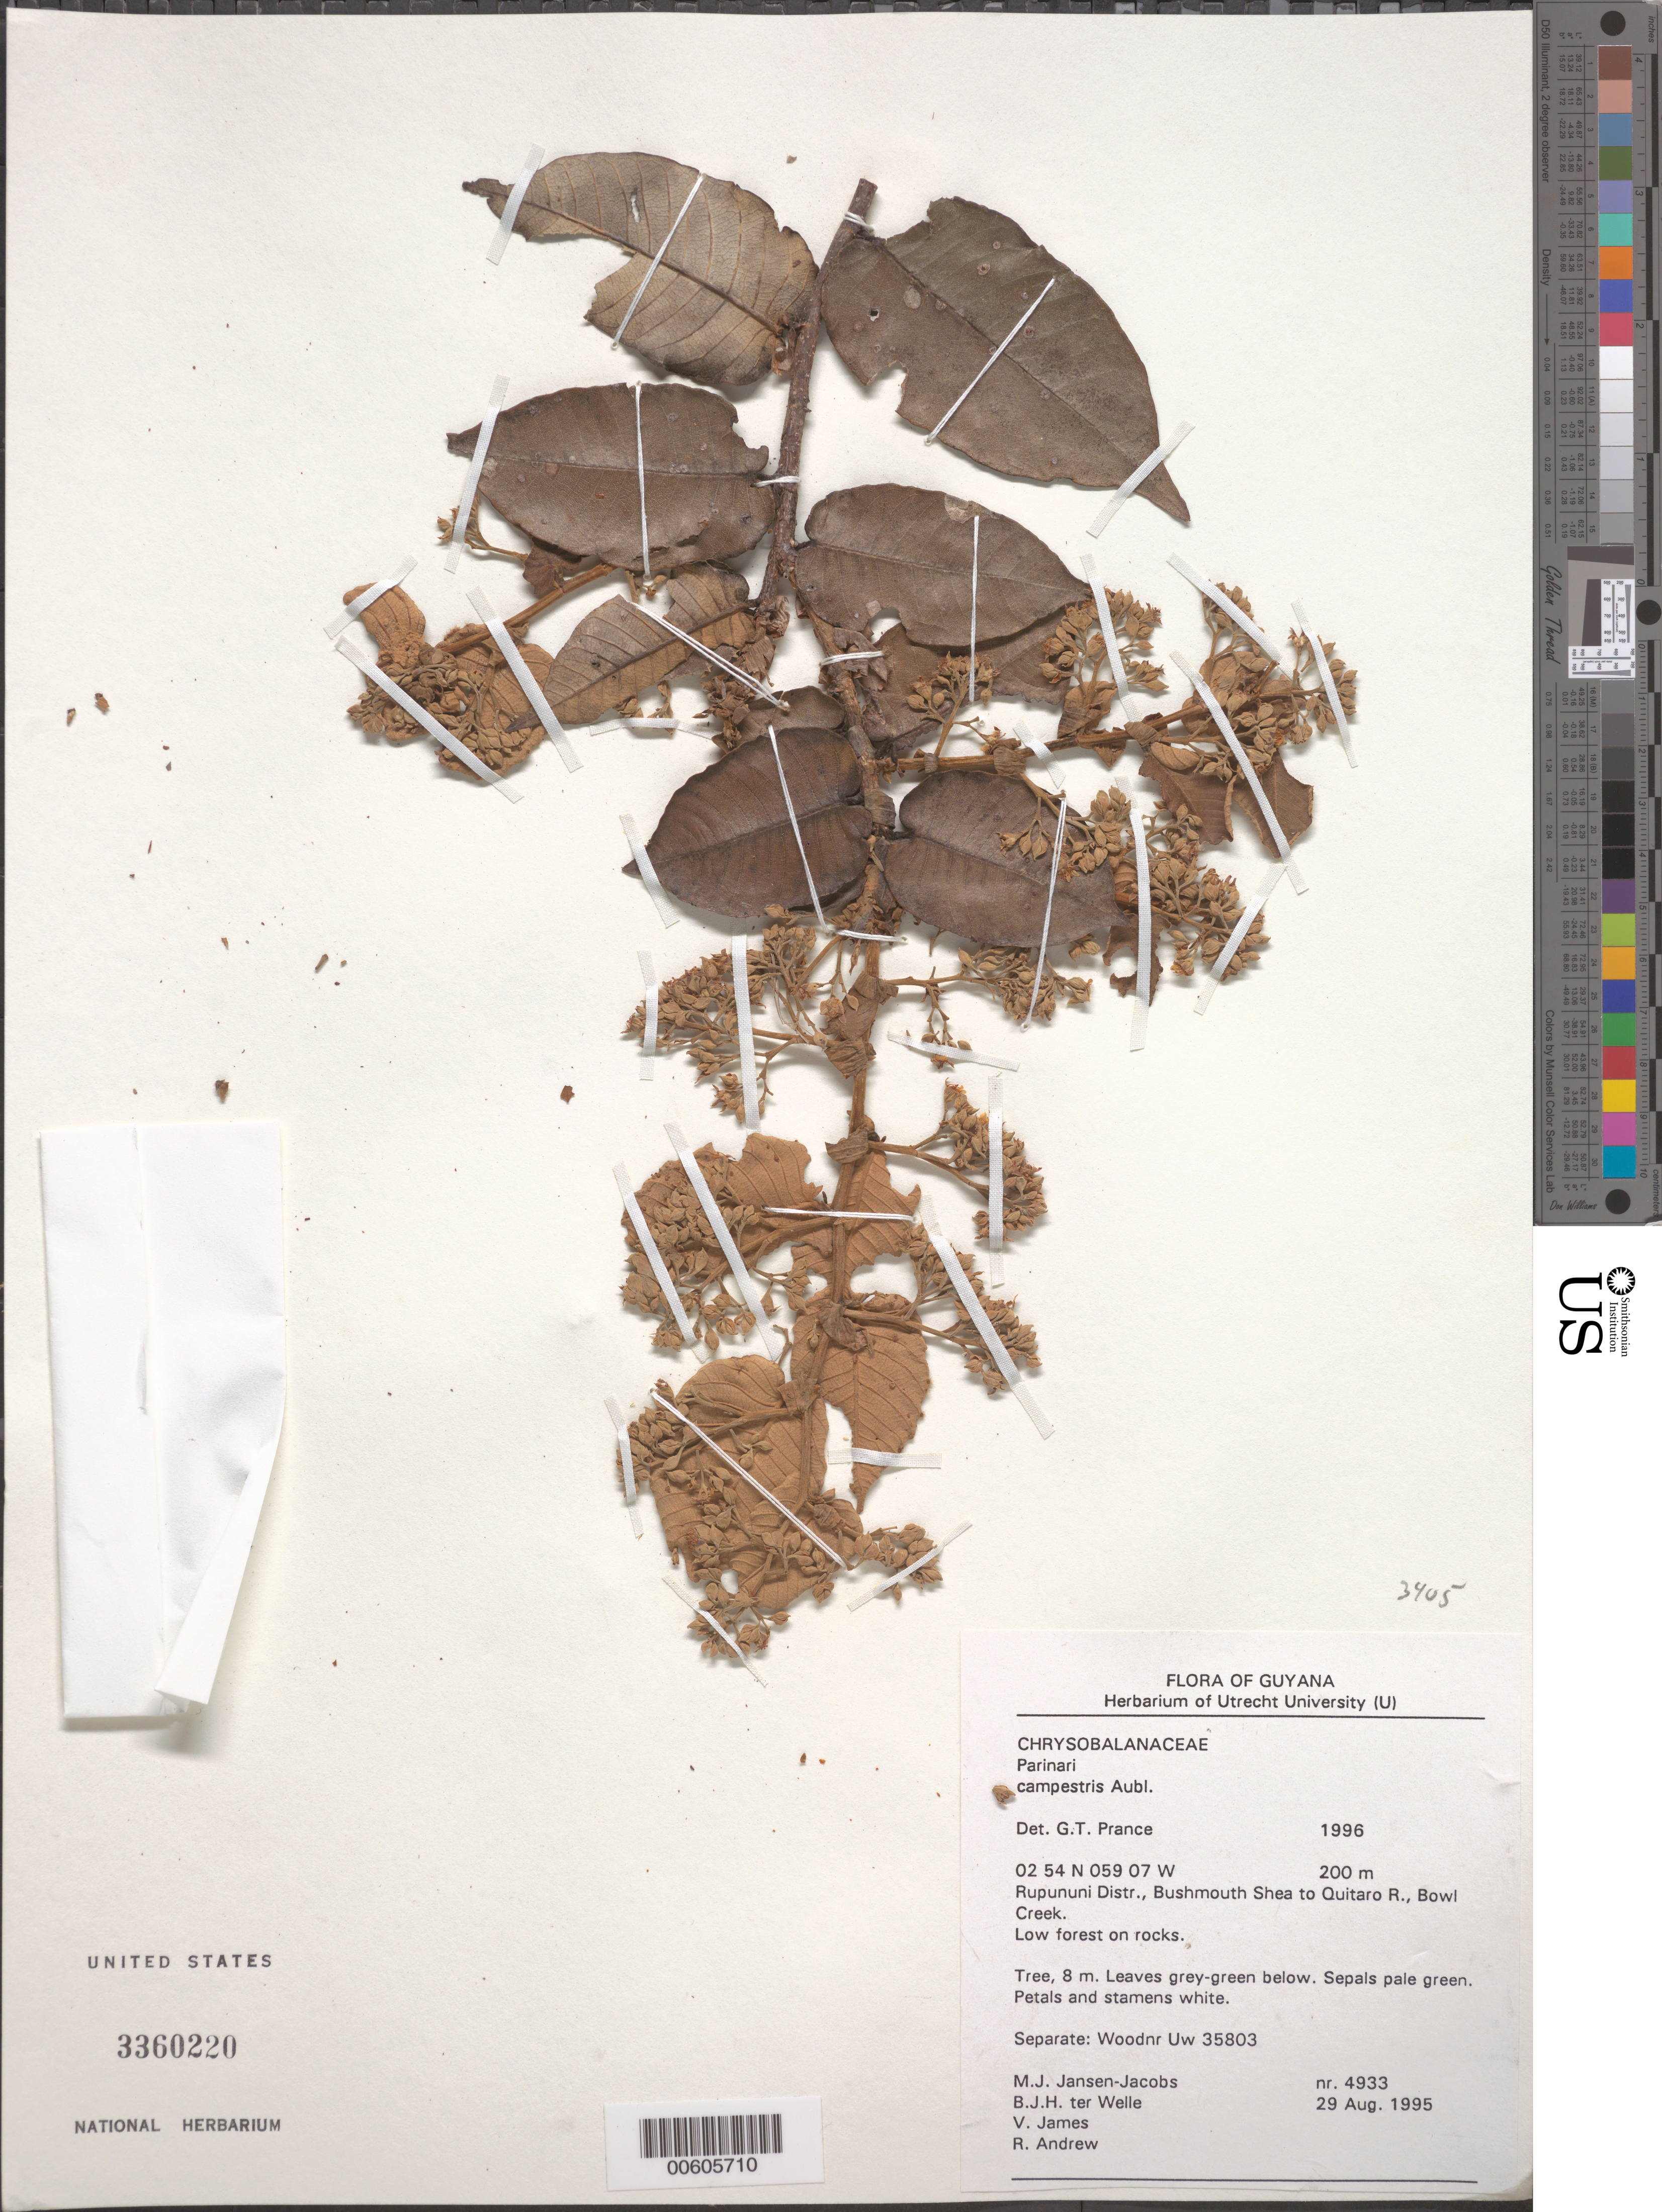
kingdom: Plantae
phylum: Tracheophyta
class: Magnoliopsida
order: Malpighiales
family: Chrysobalanaceae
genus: Parinari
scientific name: Parinari campestris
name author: Aubl.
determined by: Prance, G. T.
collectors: M. J. Jansen-Jacobs, B. Welle, V. James & R. Andrew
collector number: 4933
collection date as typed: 29-Aug-95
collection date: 1995-08-29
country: Guyana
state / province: U. Takutu-U. Essequibo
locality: Bowl Creek, Bushmouth, Shea to Quitaro River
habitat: Low forest on rocks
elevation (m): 200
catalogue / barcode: US 3360220